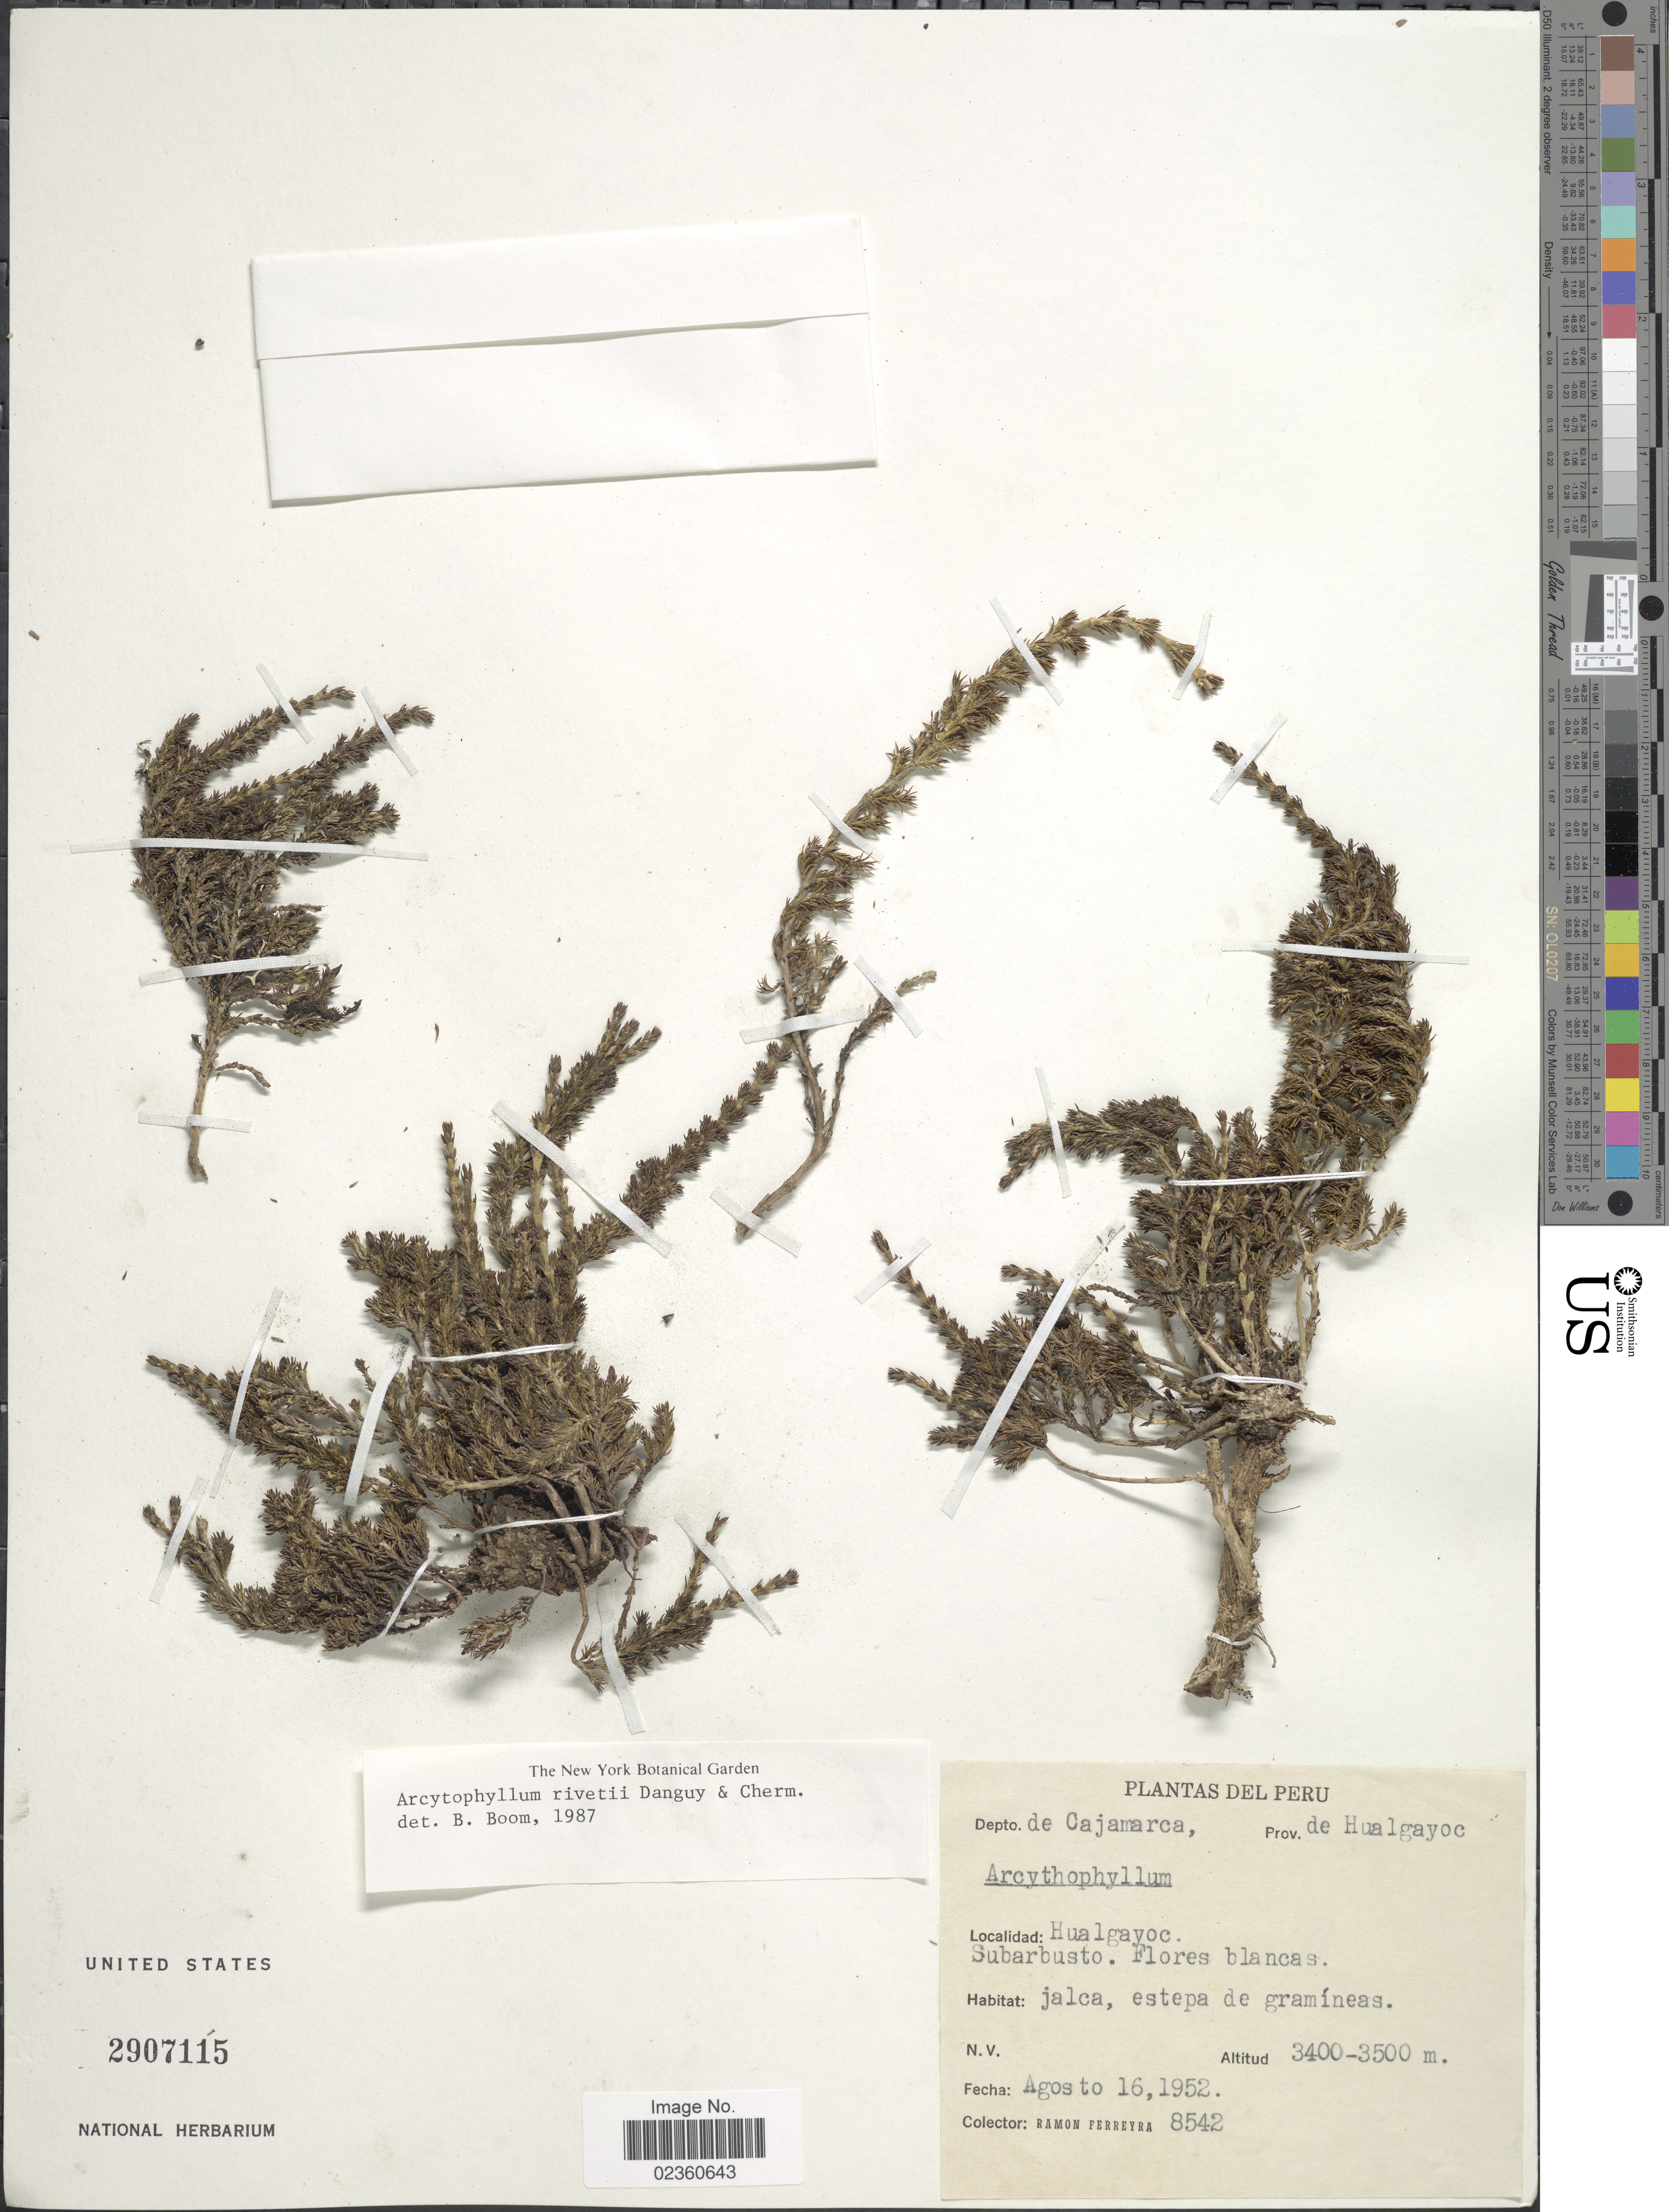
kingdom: Plantae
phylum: Tracheophyta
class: Magnoliopsida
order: Gentianales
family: Rubiaceae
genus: Arcytophyllum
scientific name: Arcytophyllum rivetii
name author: Danguy & Cherm.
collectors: R. A. Ferreyra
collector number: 8542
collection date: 1952-08-16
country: Peru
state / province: Cajamarca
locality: Depto de Cajamarca,prov. de Hualgayoc, Hualgayoc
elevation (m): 3400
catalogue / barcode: US 2907115